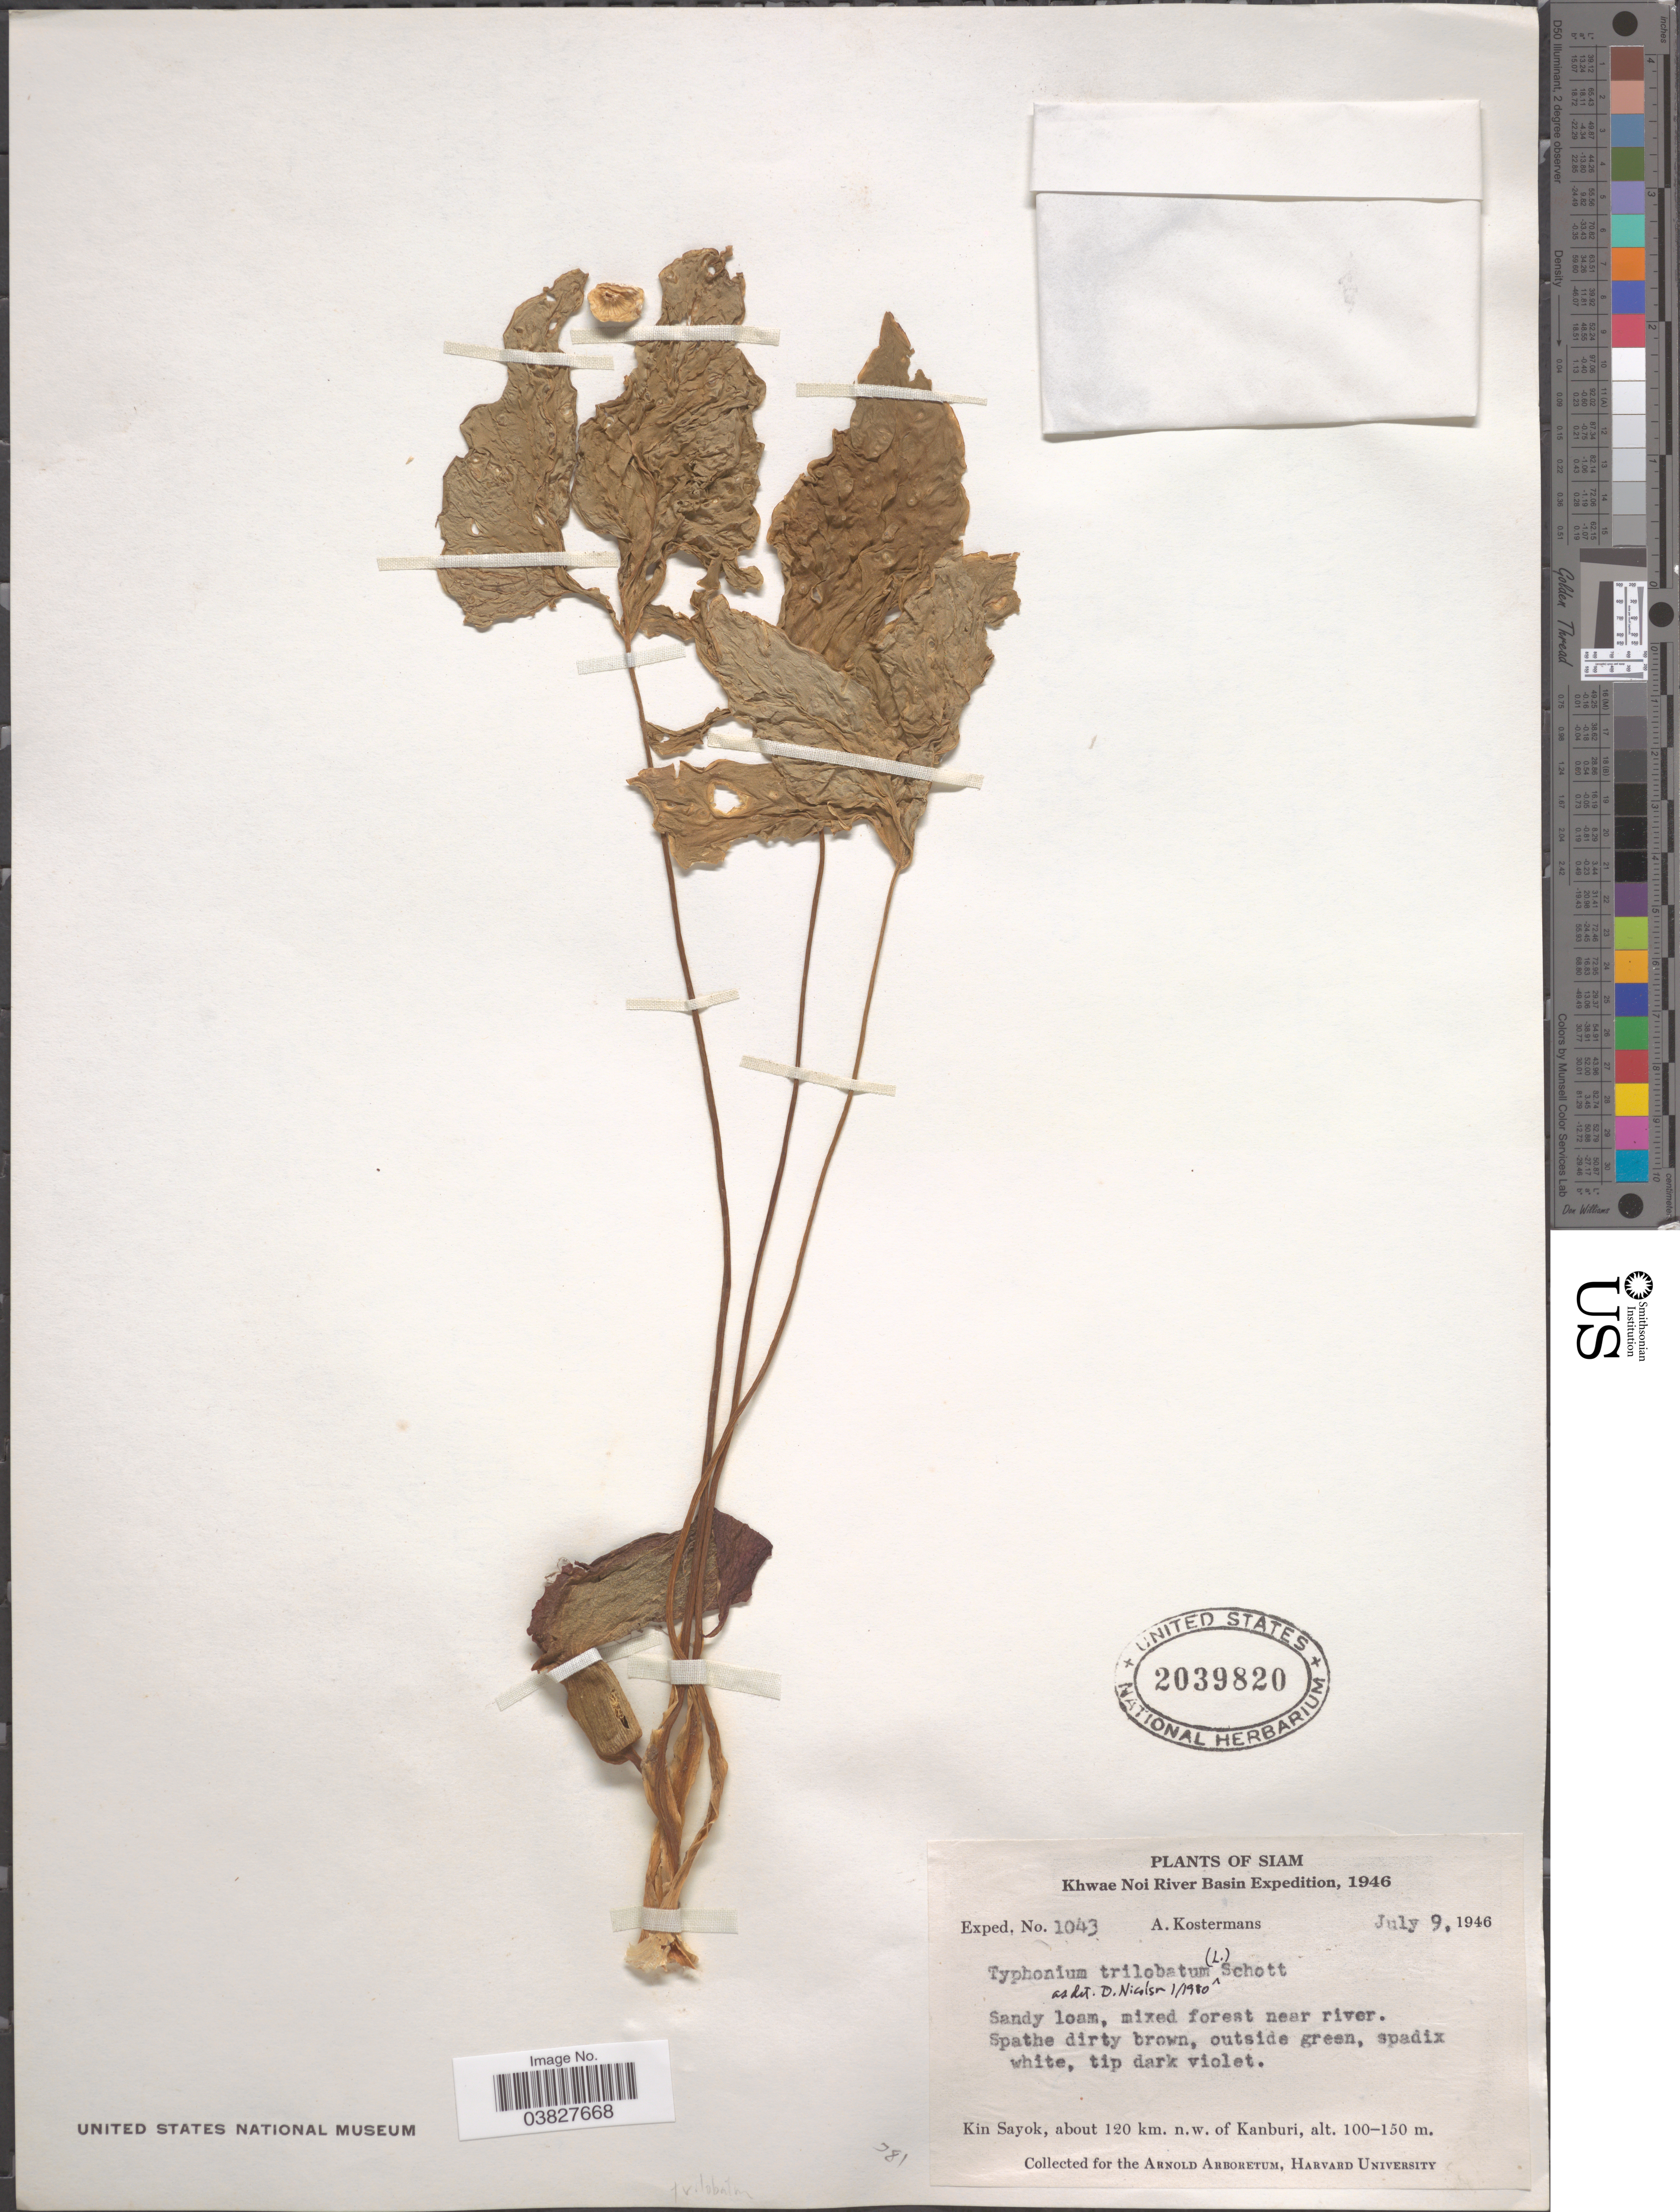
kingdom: Plantae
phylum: Tracheophyta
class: Liliopsida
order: Alismatales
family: Araceae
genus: Typhonium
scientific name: Typhonium trilobatum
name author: (L.) Schott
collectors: A. J. G. Kostermans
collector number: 1043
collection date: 1946-07-09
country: Thailand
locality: Siam. Khwae Noi River Basin. Kin Sayok, about 120 km. n.w. of Kanburi.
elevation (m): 100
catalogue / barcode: US 2039820